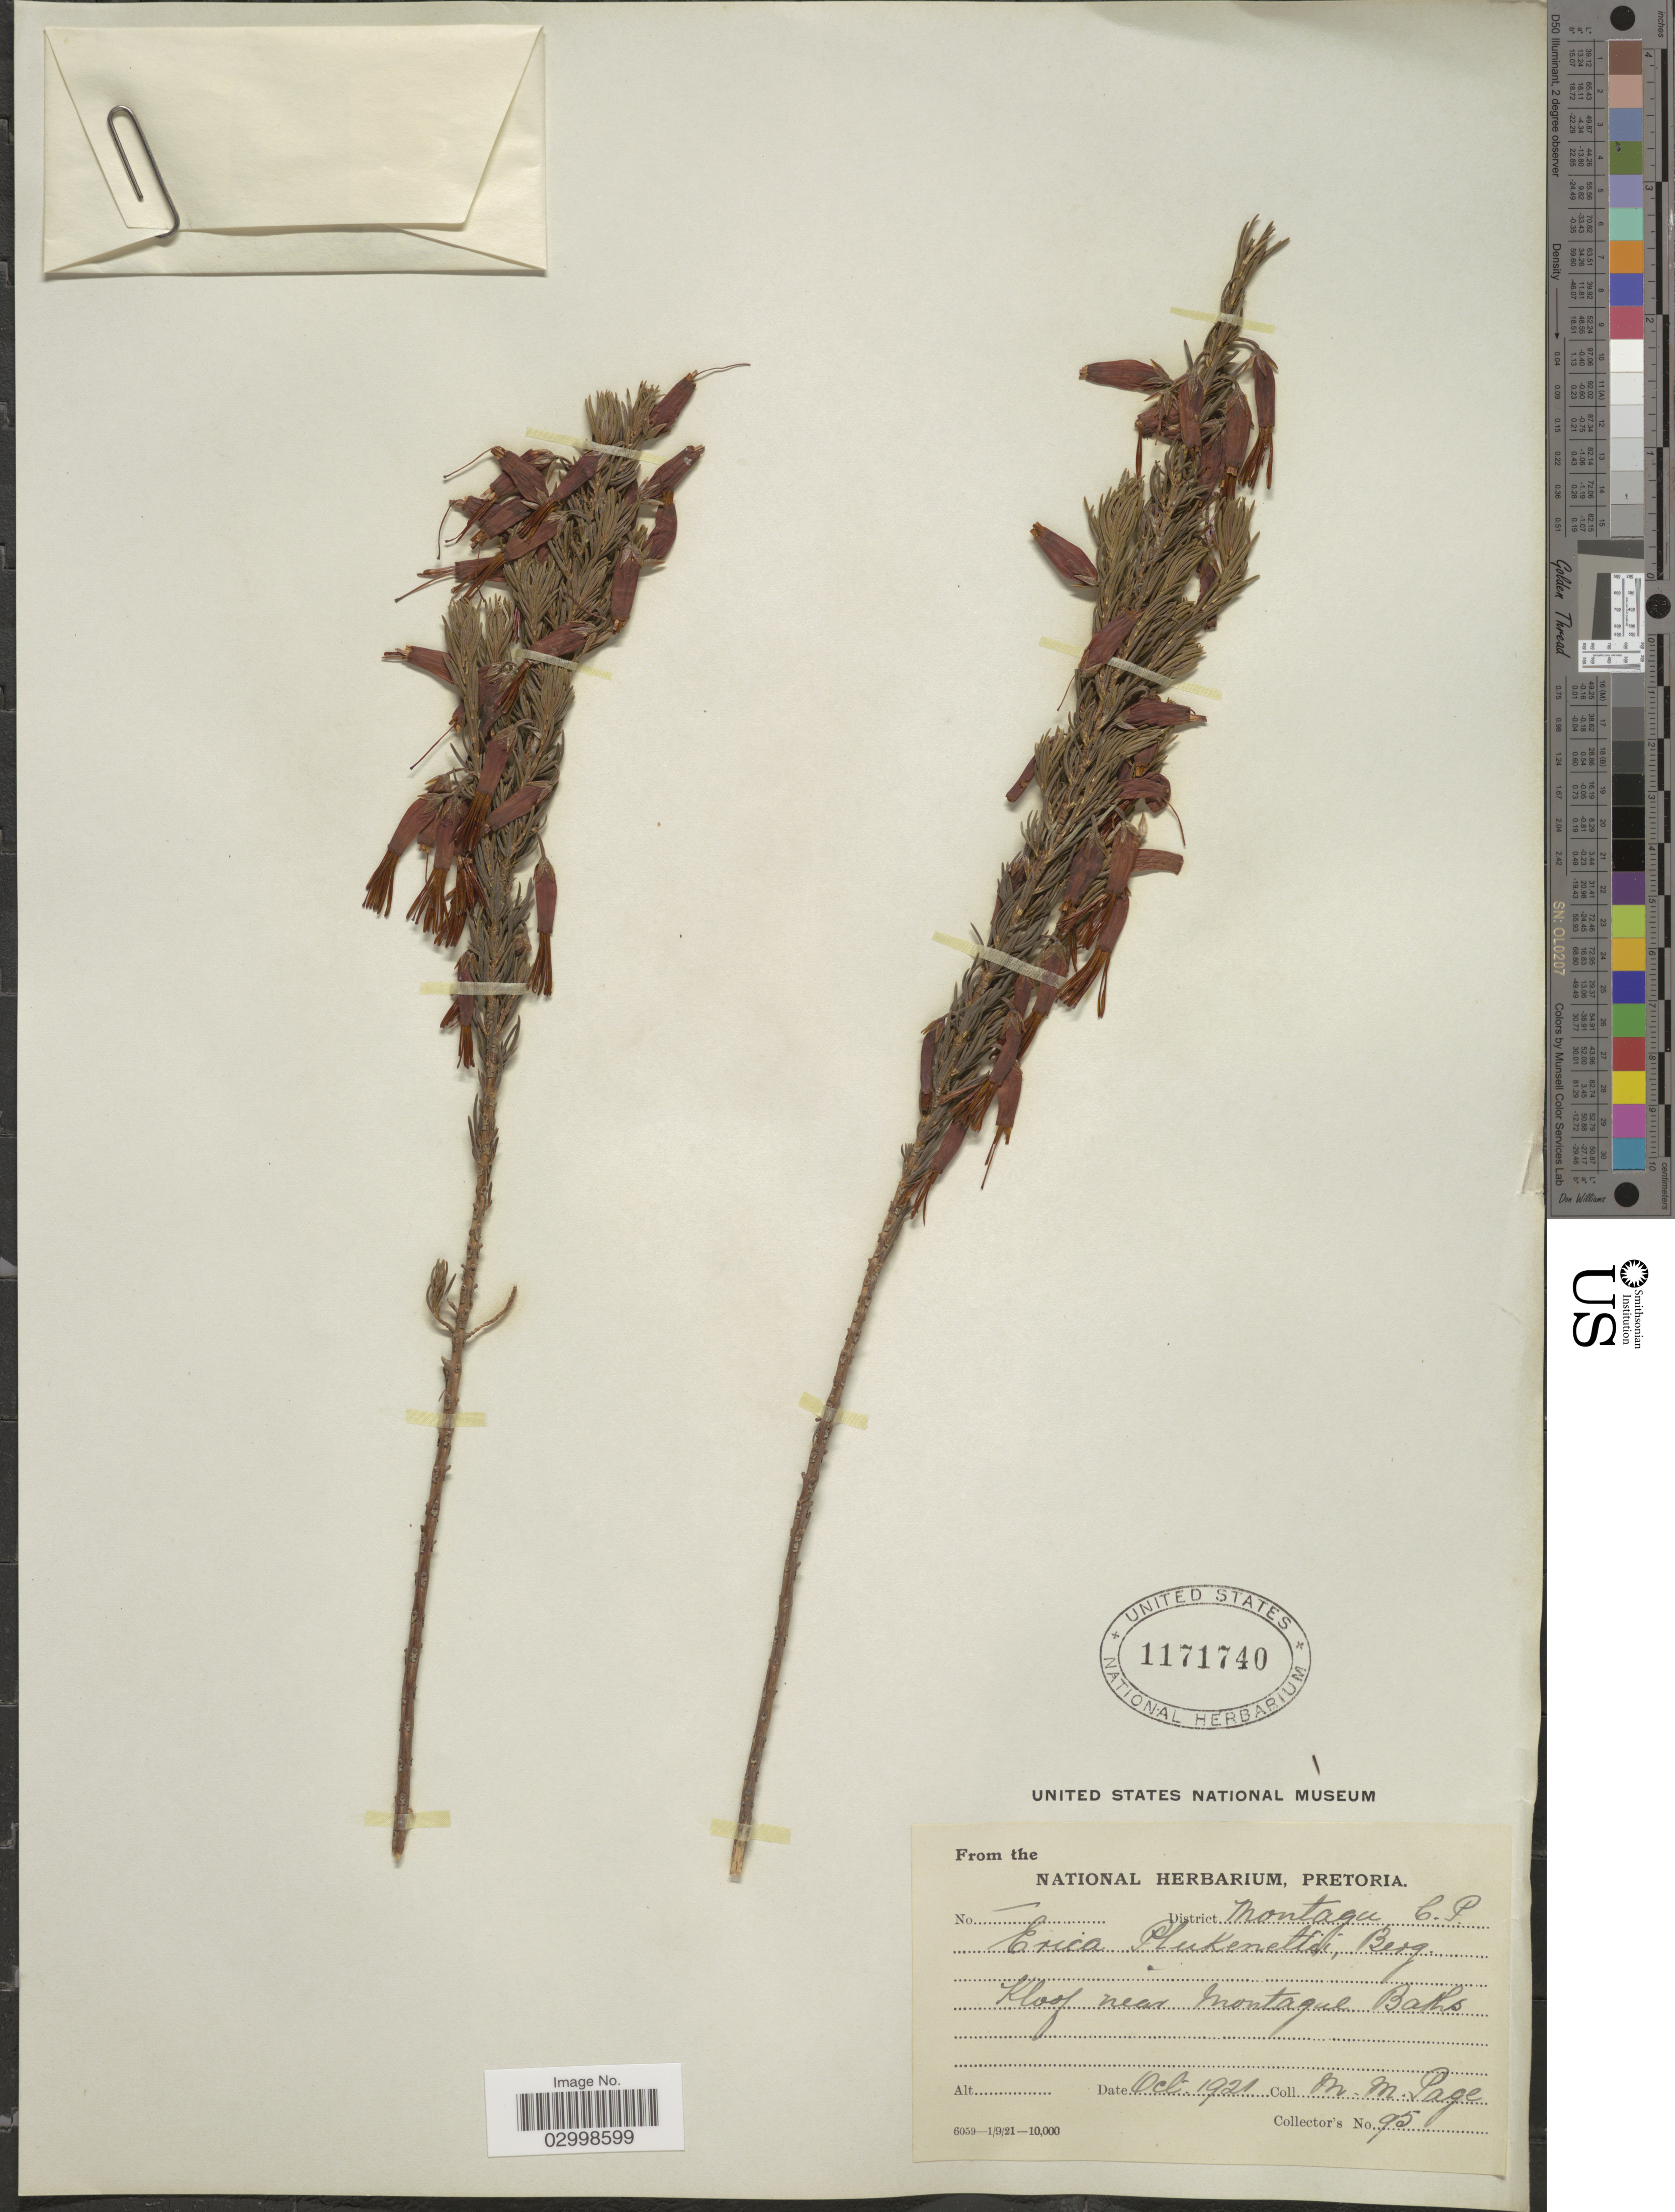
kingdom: Plantae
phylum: Tracheophyta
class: Magnoliopsida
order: Ericales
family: Ericaceae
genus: Erica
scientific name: Erica plukenetii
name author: L.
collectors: M. Page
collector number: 95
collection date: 1921-10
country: South Africa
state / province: Western Cape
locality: District Montagu, C. P. Kloof near montagne Banks.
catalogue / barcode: US 1171740